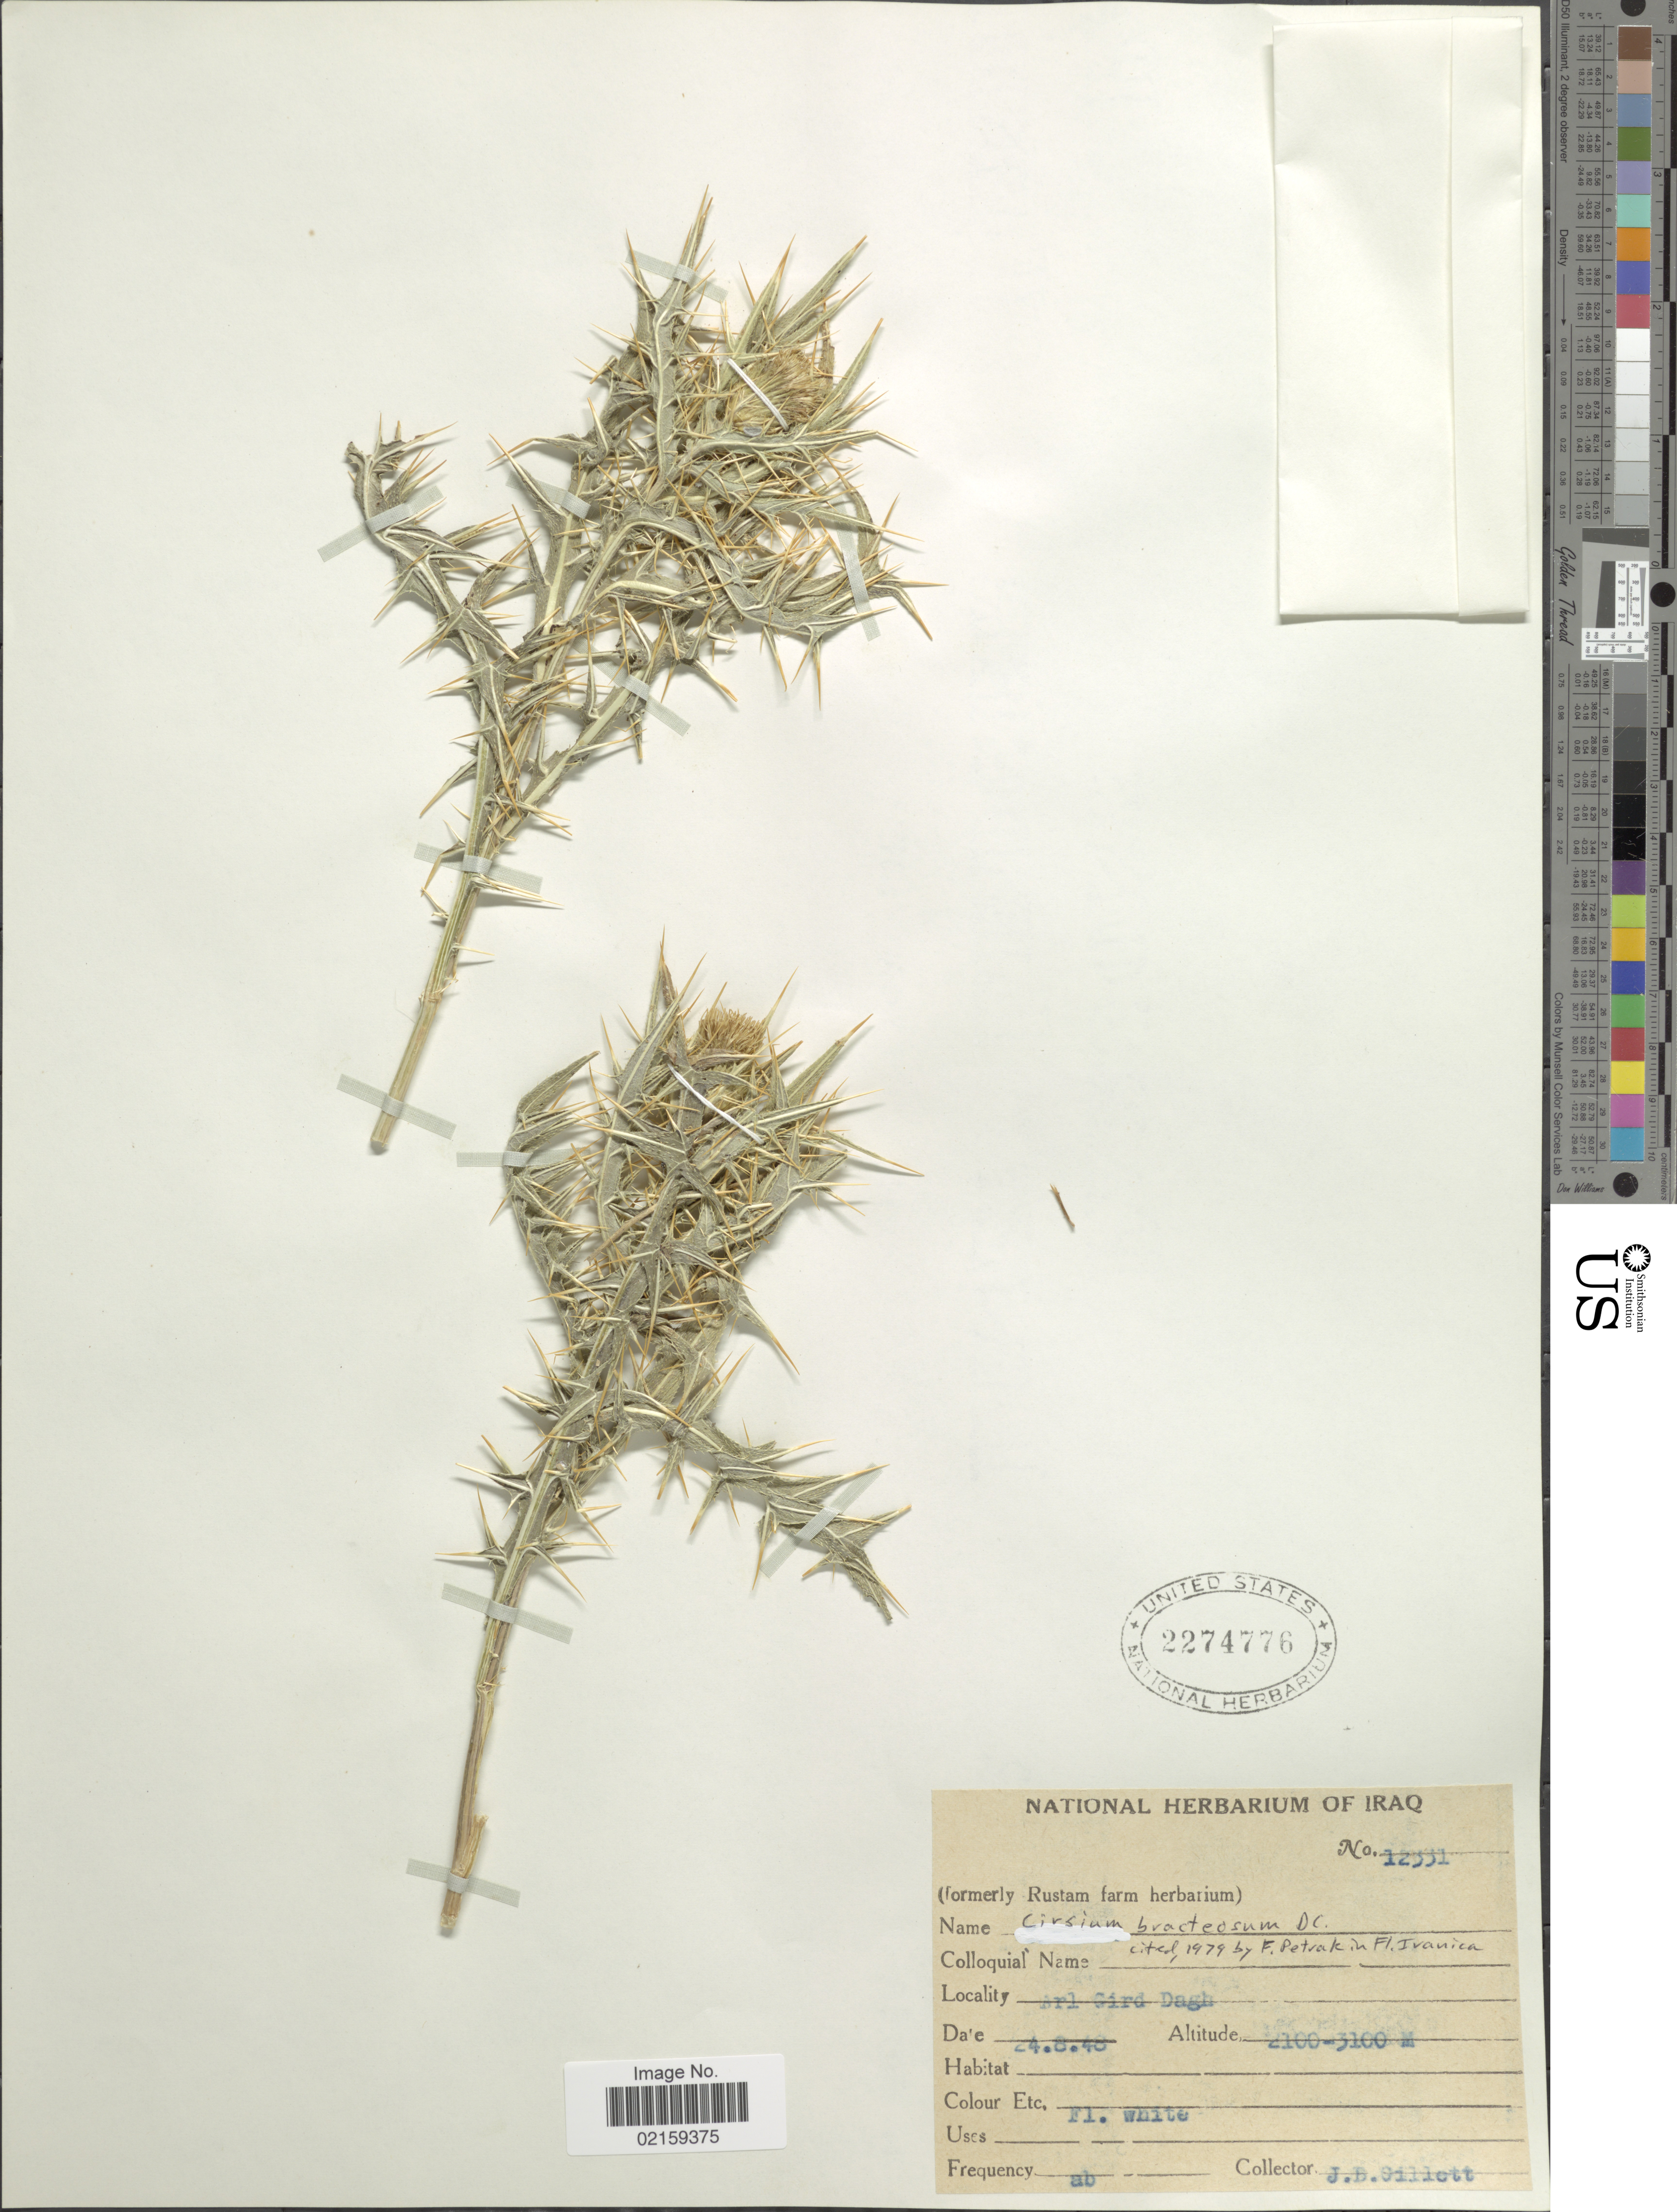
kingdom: Plantae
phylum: Tracheophyta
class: Magnoliopsida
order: Asterales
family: Asteraceae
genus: Cirsium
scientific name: Cirsium bracteosum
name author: DC.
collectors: J. B. Gillett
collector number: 123314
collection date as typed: Transcribed d/m/y: 4/8/48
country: Iraq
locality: Drl Gird Dagh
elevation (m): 2100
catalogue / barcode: US 2274776